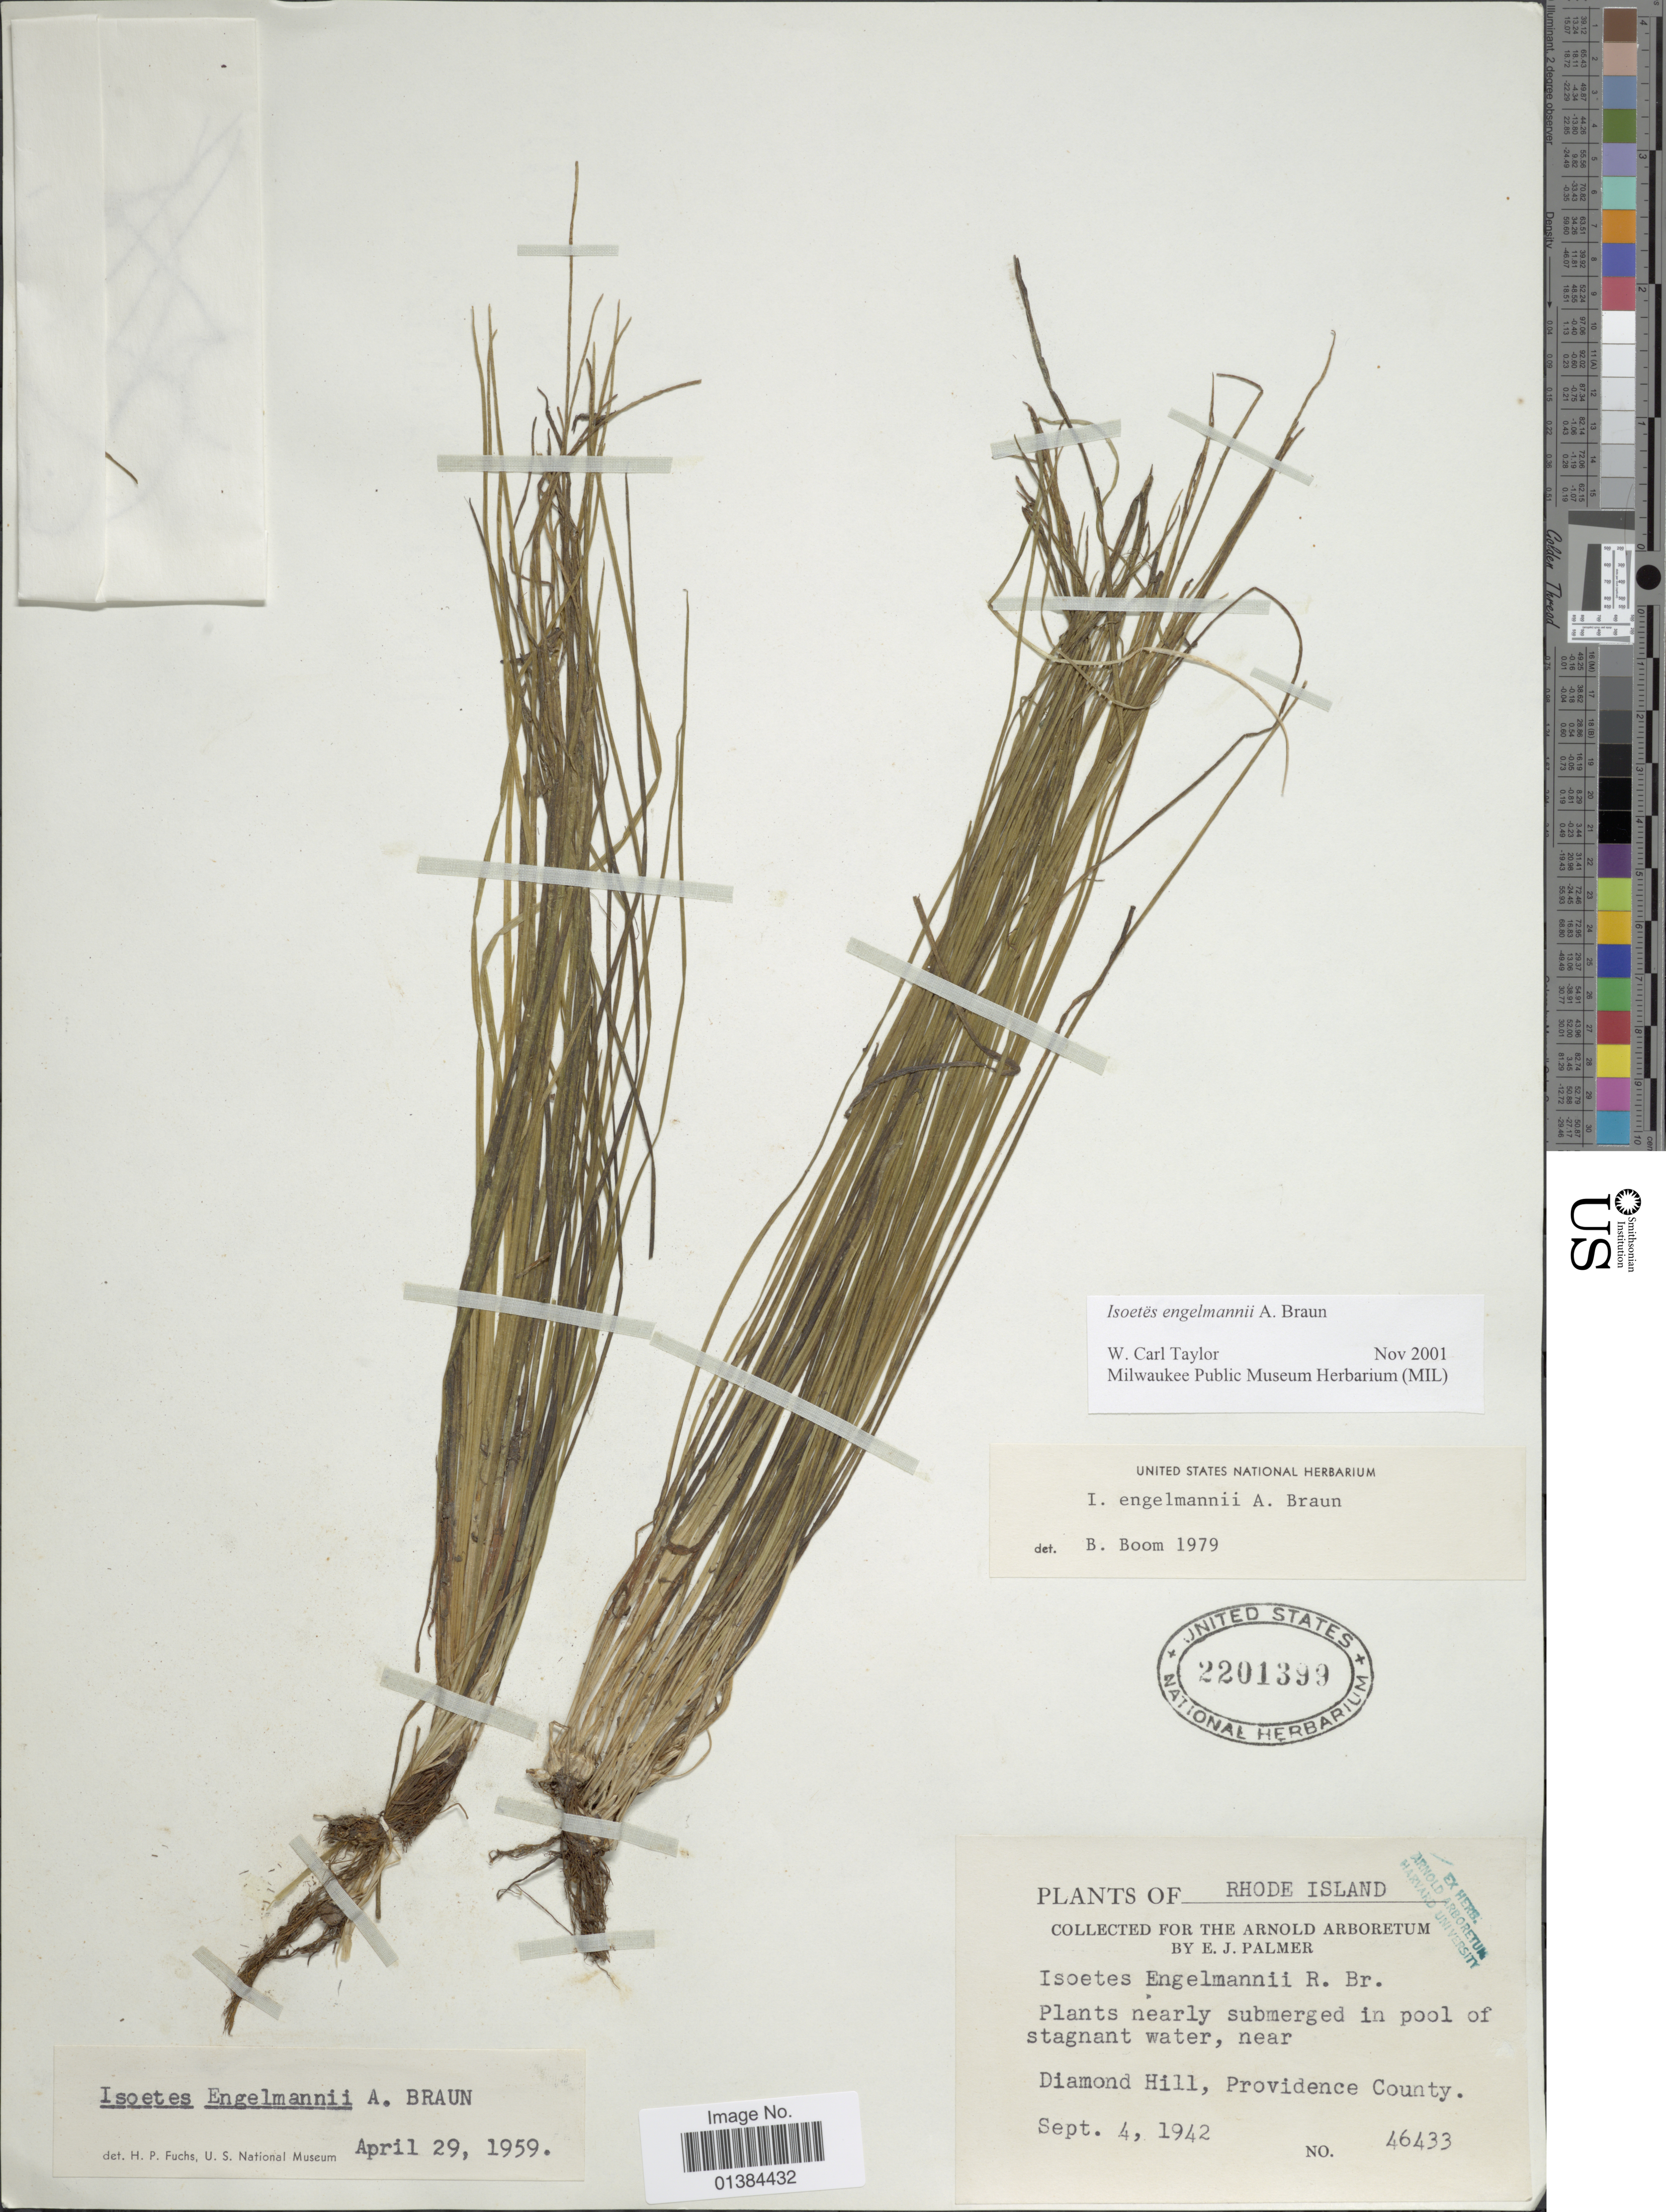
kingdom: Plantae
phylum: Tracheophyta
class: Lycopodiopsida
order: Isoetales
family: Isoetaceae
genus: Isoetes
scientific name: Isoetes engelmannii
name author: A. Braun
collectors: E. J. Palmer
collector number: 46433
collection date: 1942-09-04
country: United States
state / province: Rhode Island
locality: Diamond Hill, Provindence County.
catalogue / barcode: US 2201399